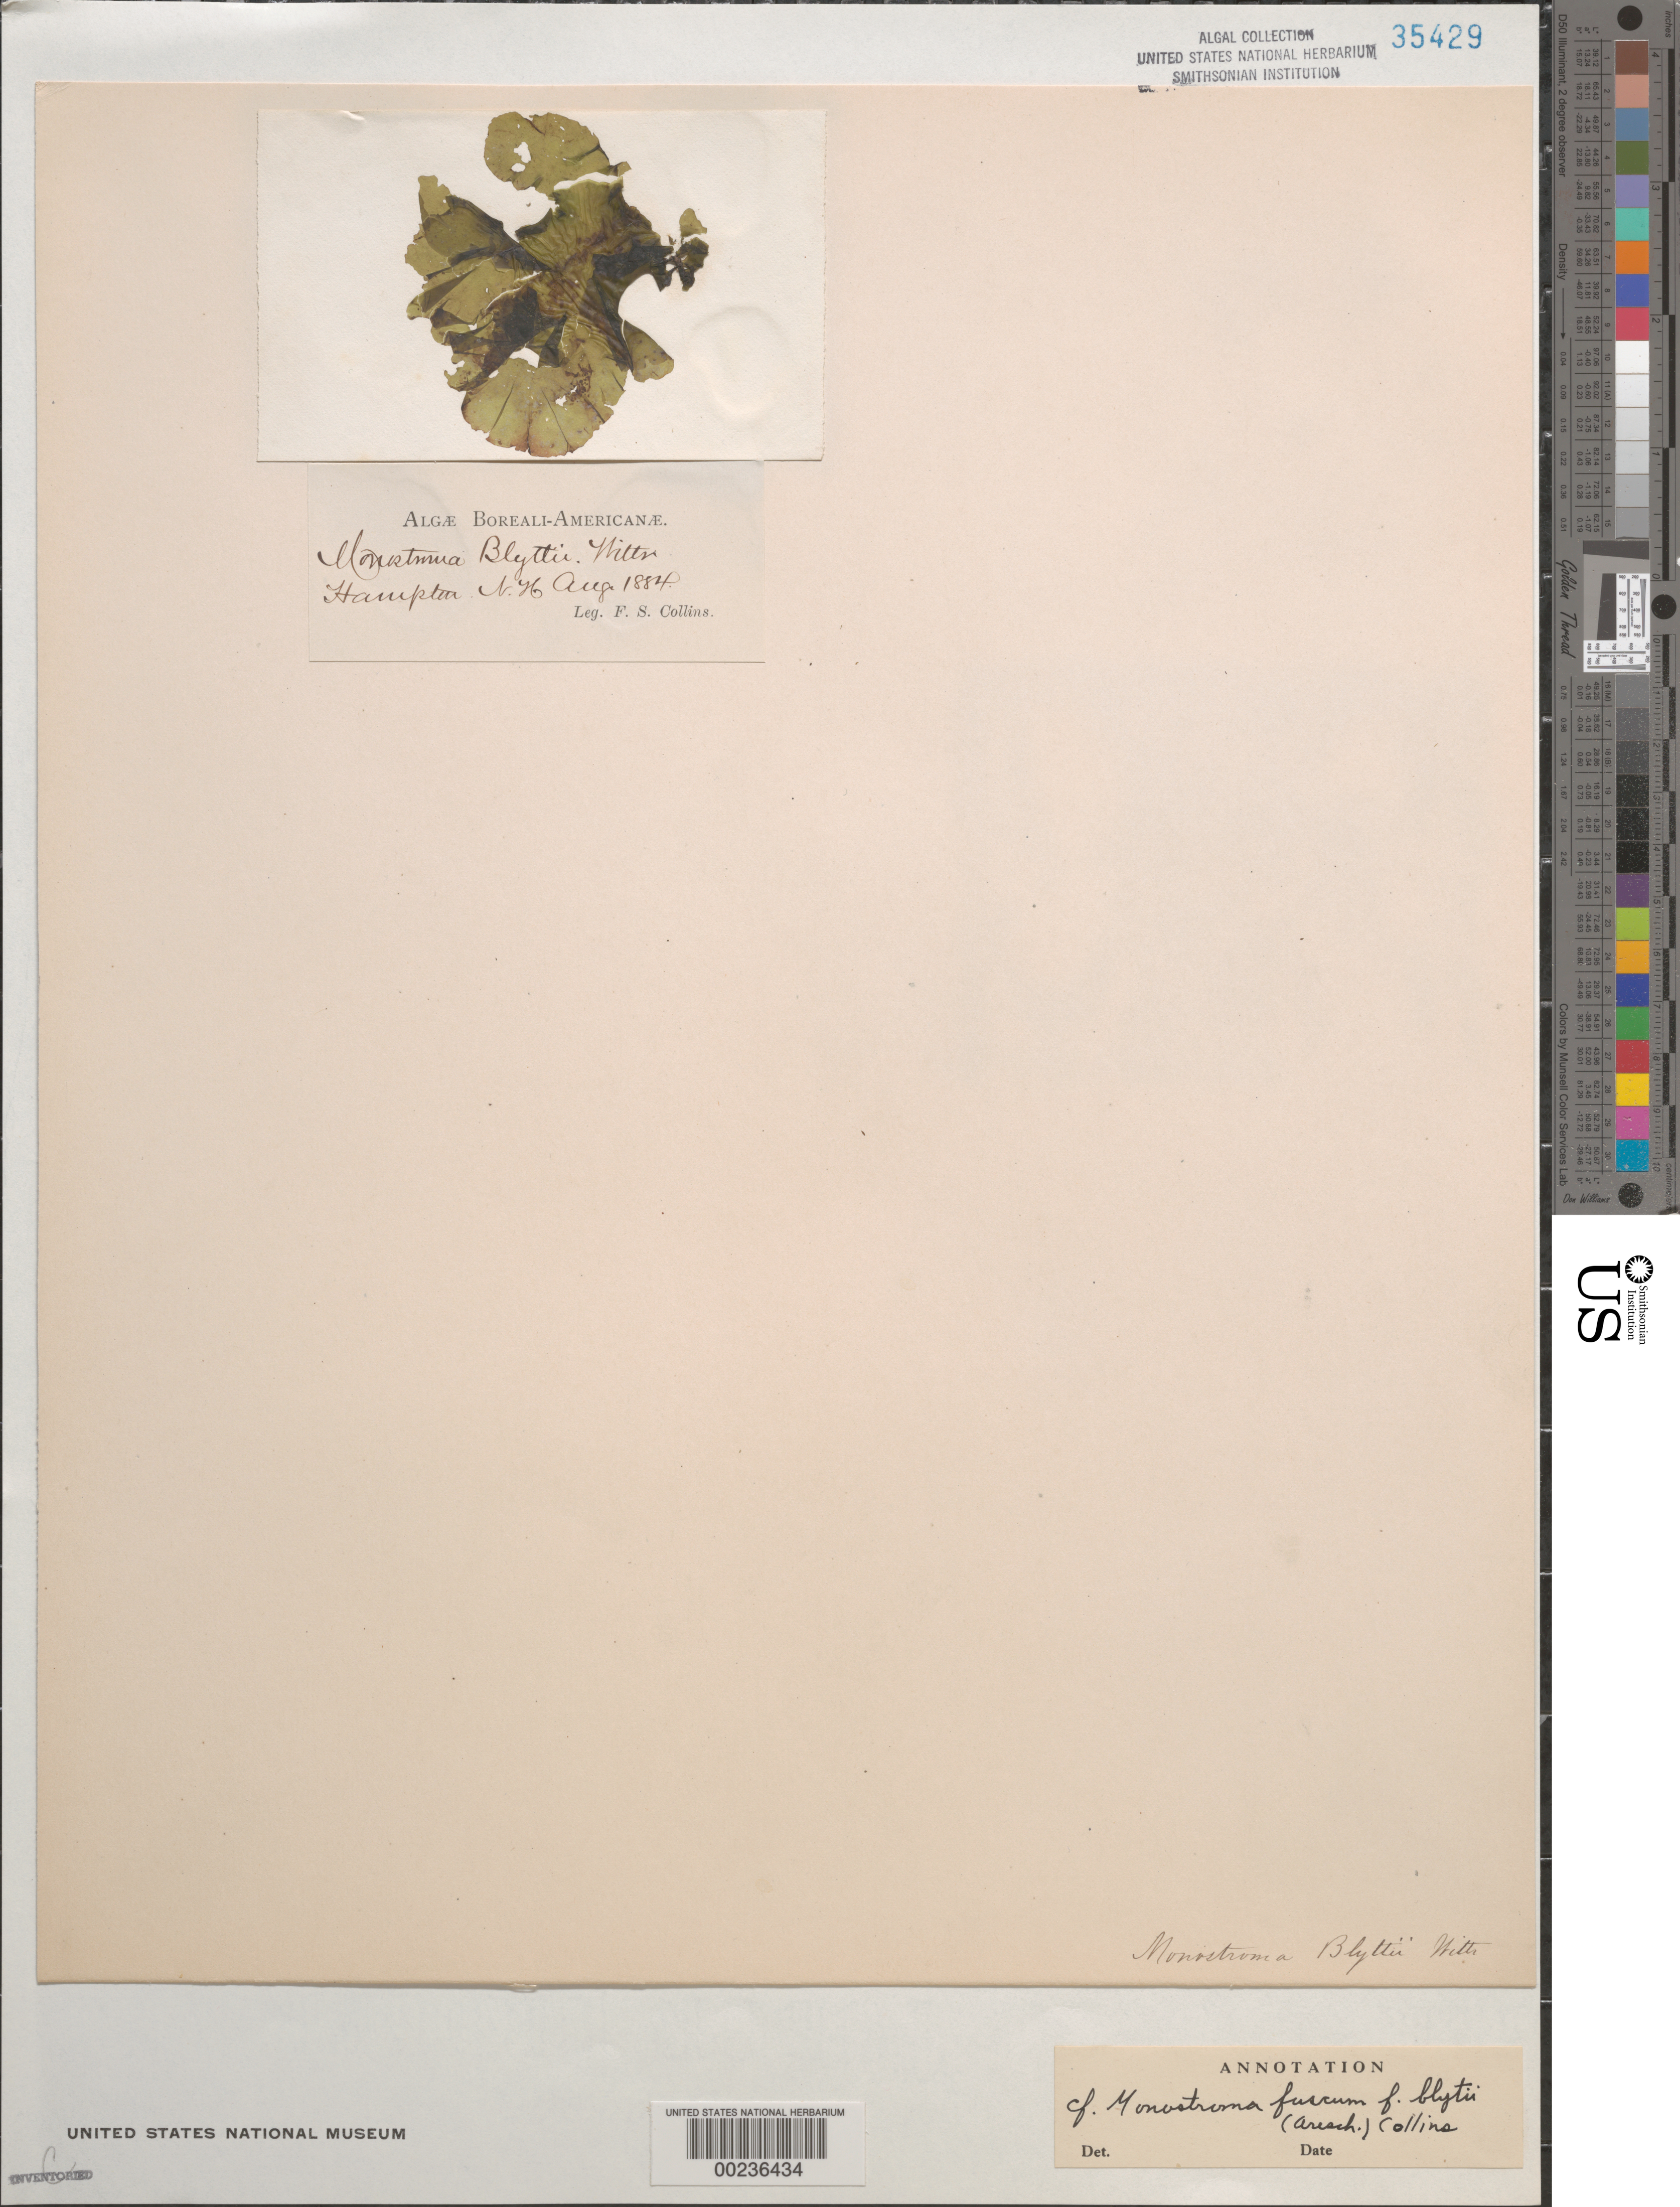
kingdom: Plantae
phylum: Chlorophyta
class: Ulvophyceae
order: Ulvales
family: Ulvaceae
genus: Ulvaria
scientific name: Ulvaria splendens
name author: (Rupr.) K.L.Vinogr.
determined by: Algae name updating Project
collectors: F. Collins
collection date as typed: Aug 1884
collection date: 1884-08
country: United States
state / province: New Hampshire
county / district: Rockingham County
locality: Hampton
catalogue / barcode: US 35429